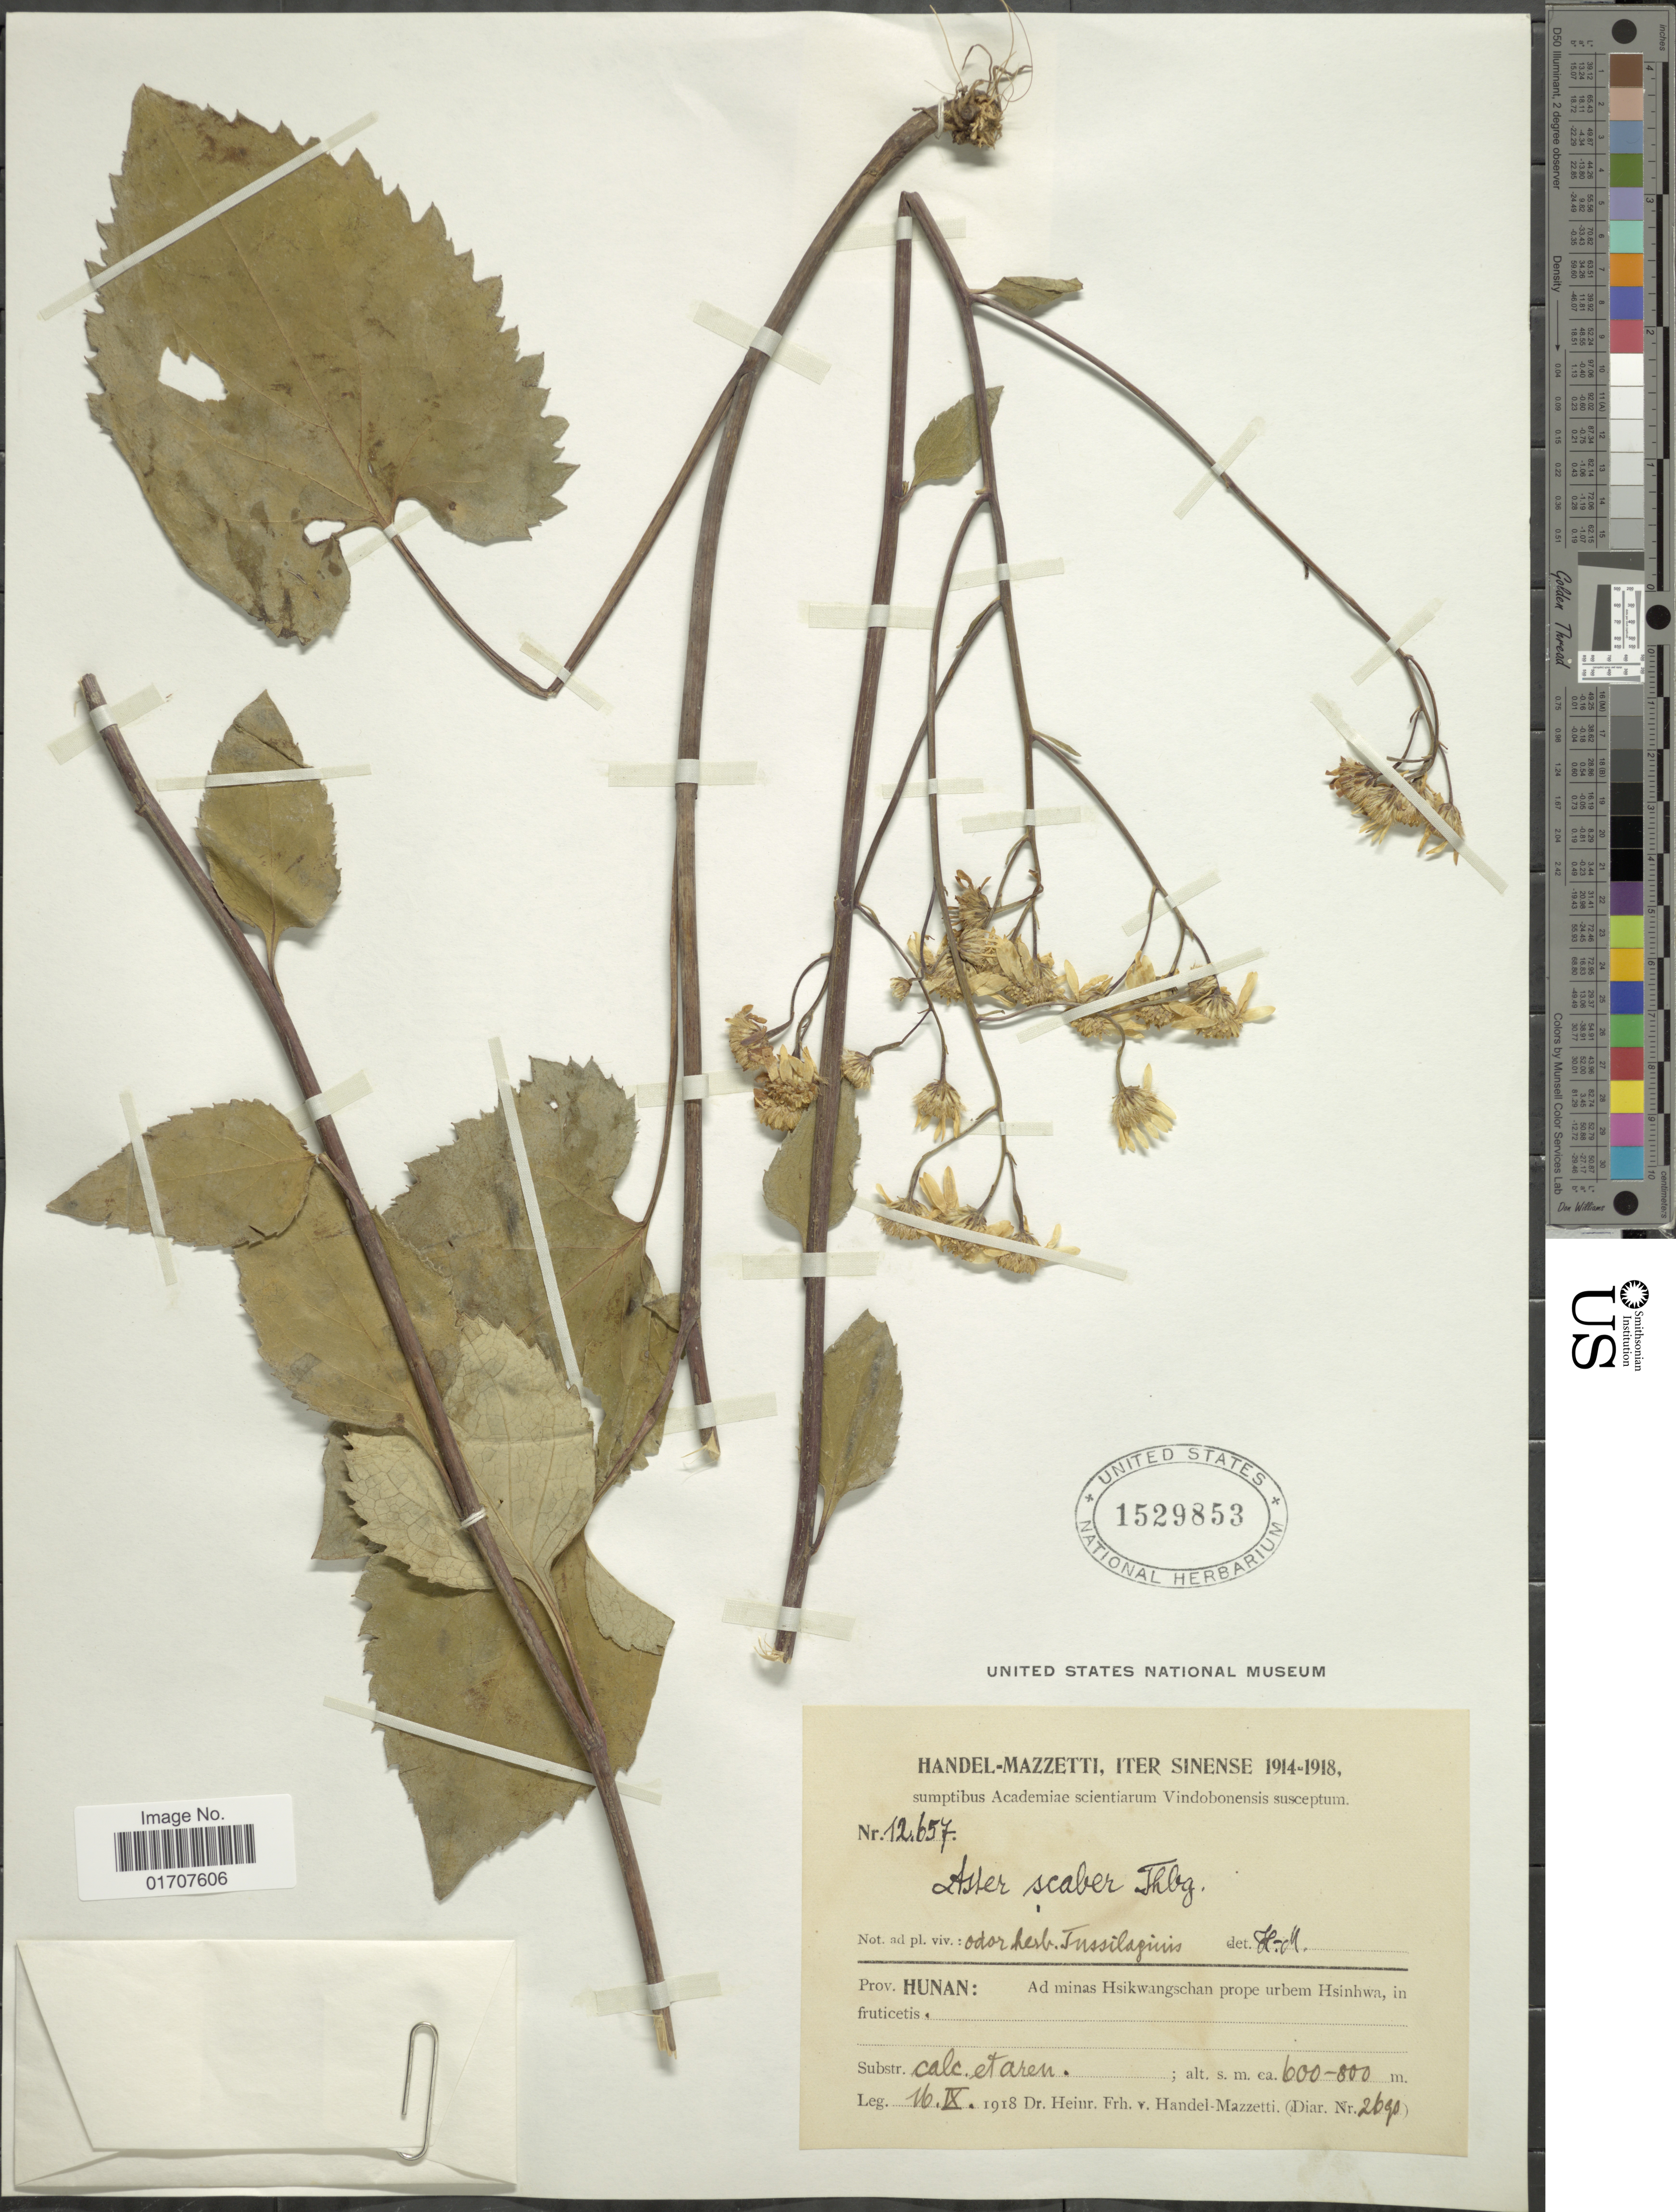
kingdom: Plantae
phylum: Tracheophyta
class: Magnoliopsida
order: Asterales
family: Asteraceae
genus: Doellingeria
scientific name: Doellingeria scaber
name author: (Thunb.) Nees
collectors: H. Handel-Mazzetti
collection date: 1918-09-16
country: China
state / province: Hunan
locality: Ad minas Hsikwangschan prope urbem Hsinhwa, in fruticetis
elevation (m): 600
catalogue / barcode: US 1529853